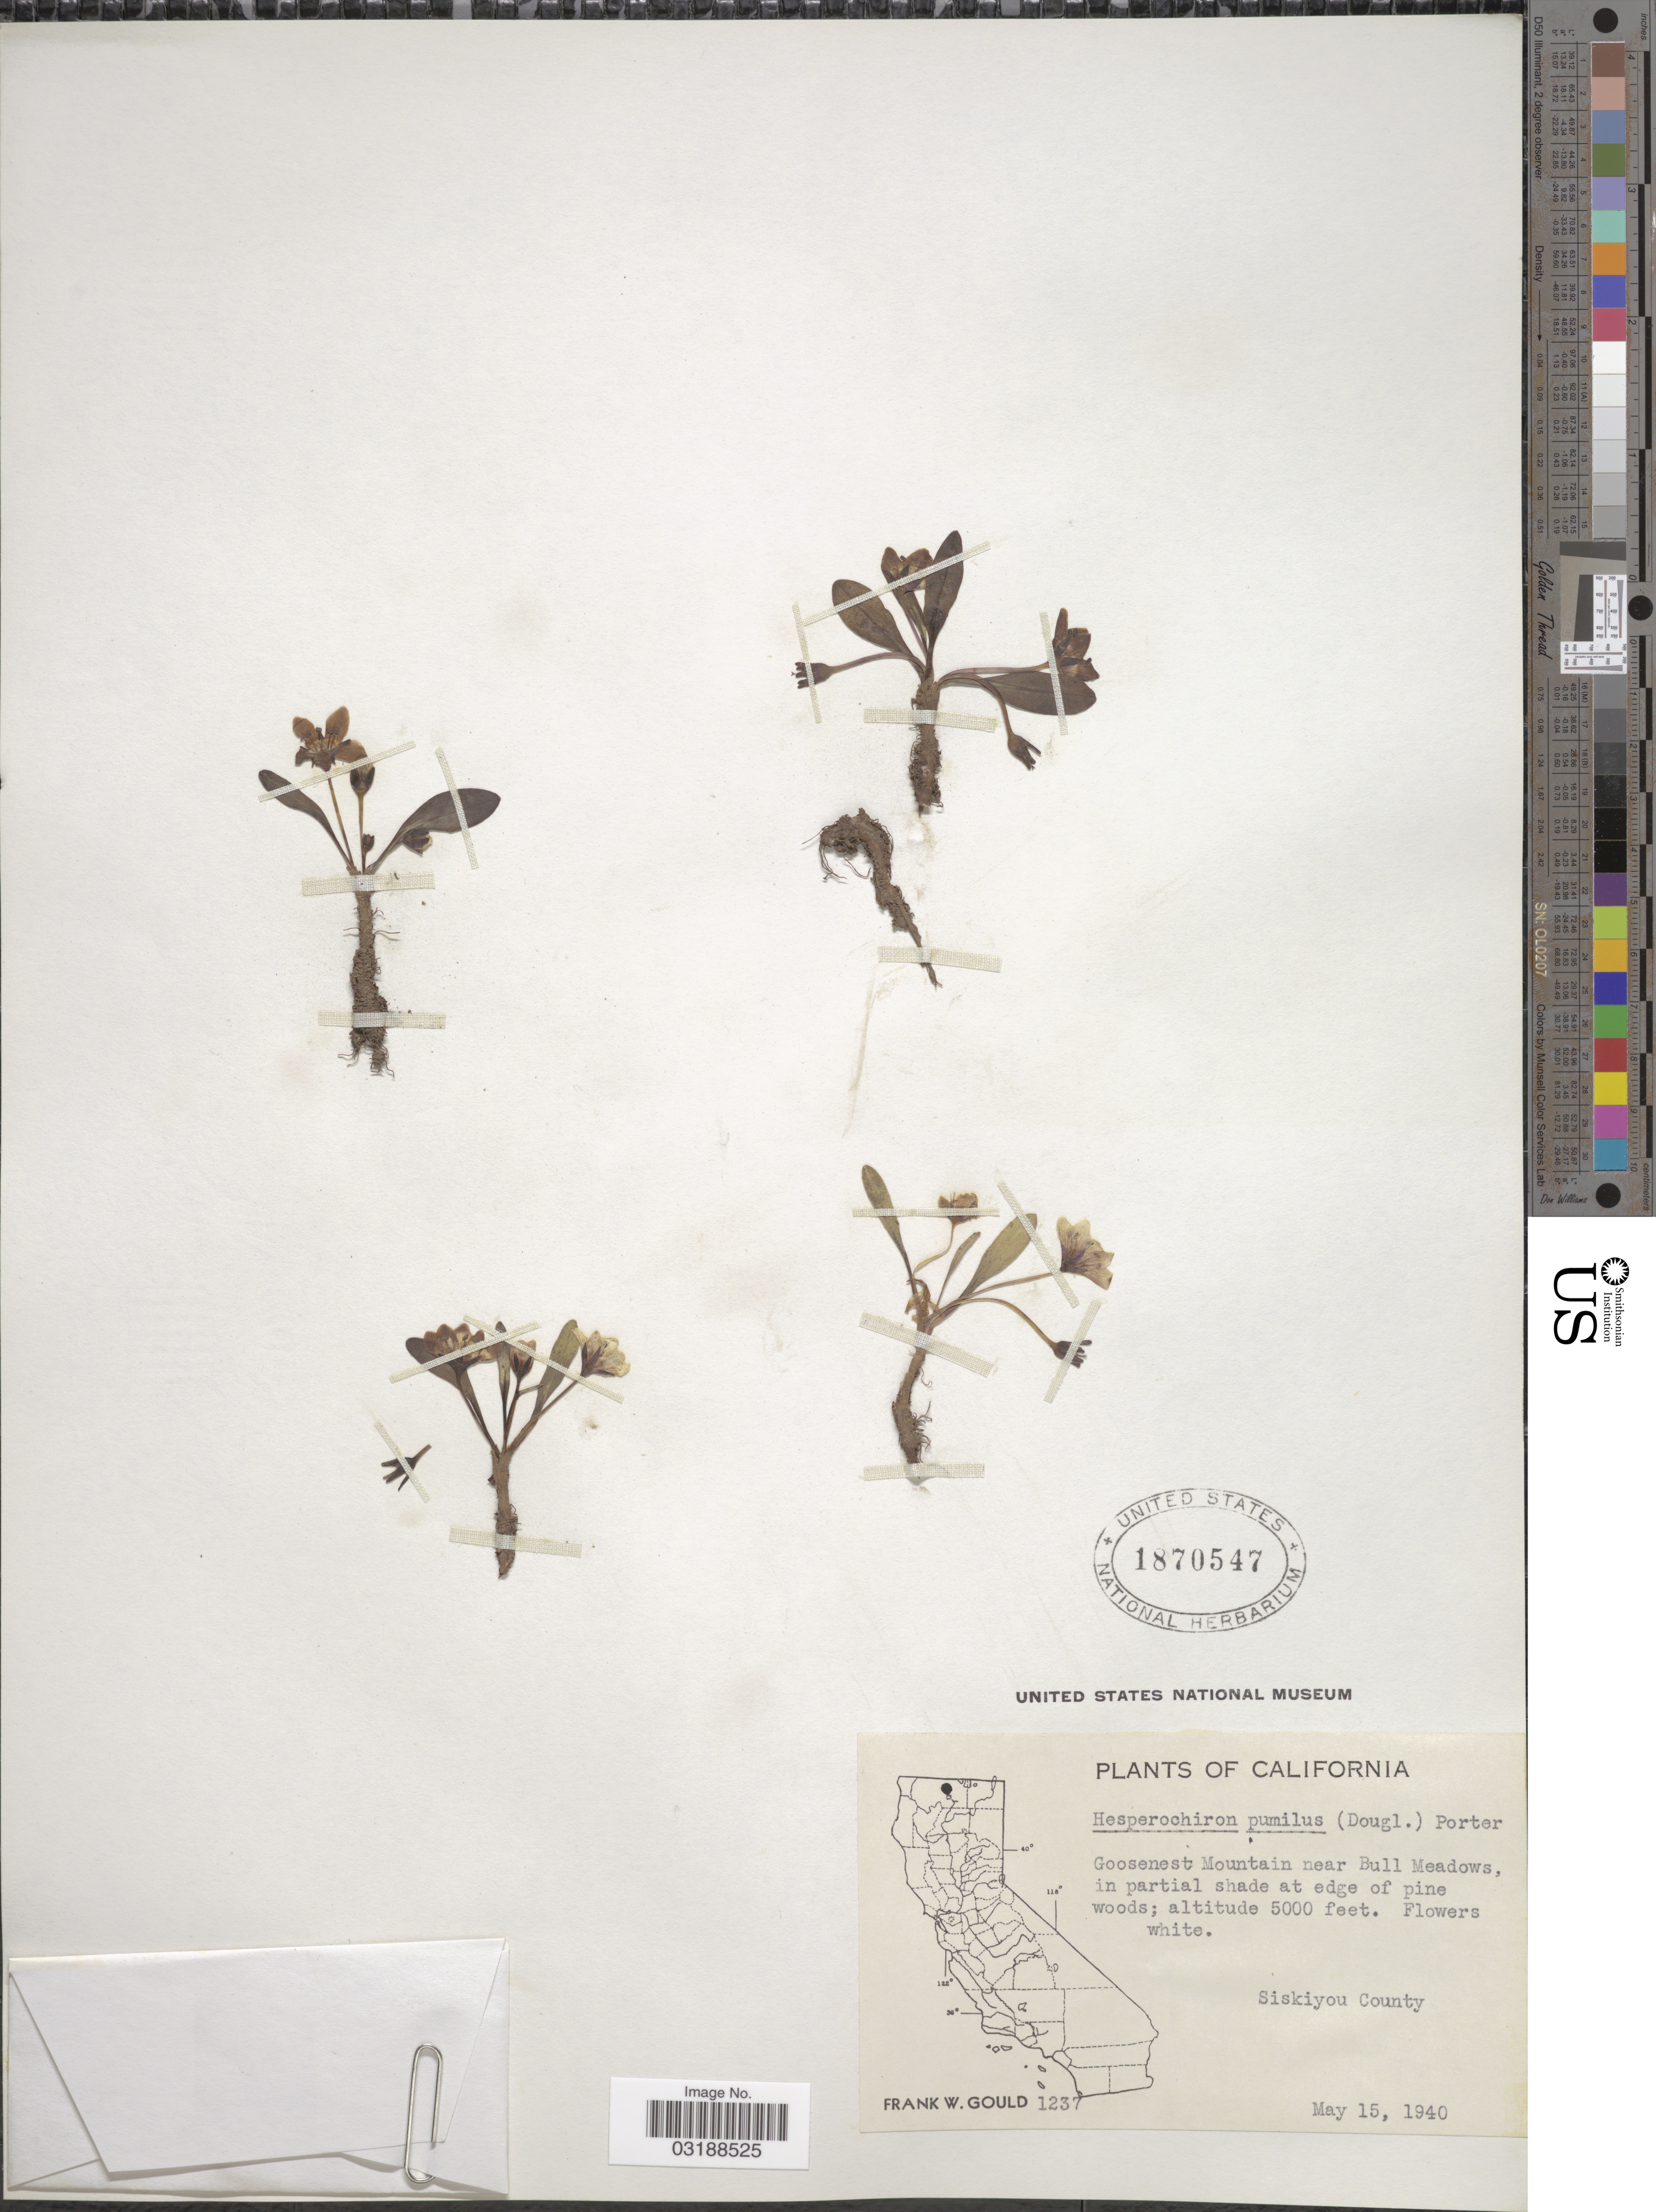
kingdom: Plantae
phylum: Tracheophyta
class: Magnoliopsida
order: Boraginales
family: Hydrophyllaceae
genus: Hesperochiron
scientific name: Hesperochiron pumilus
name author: (Griseb.) Porter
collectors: F. W. Gould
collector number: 1237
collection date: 1940-05-15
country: United States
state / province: California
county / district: Siskiyou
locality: Goosernest Mountain near Bull Meadows, Siskiyou County.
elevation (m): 1524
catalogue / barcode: US 1870547